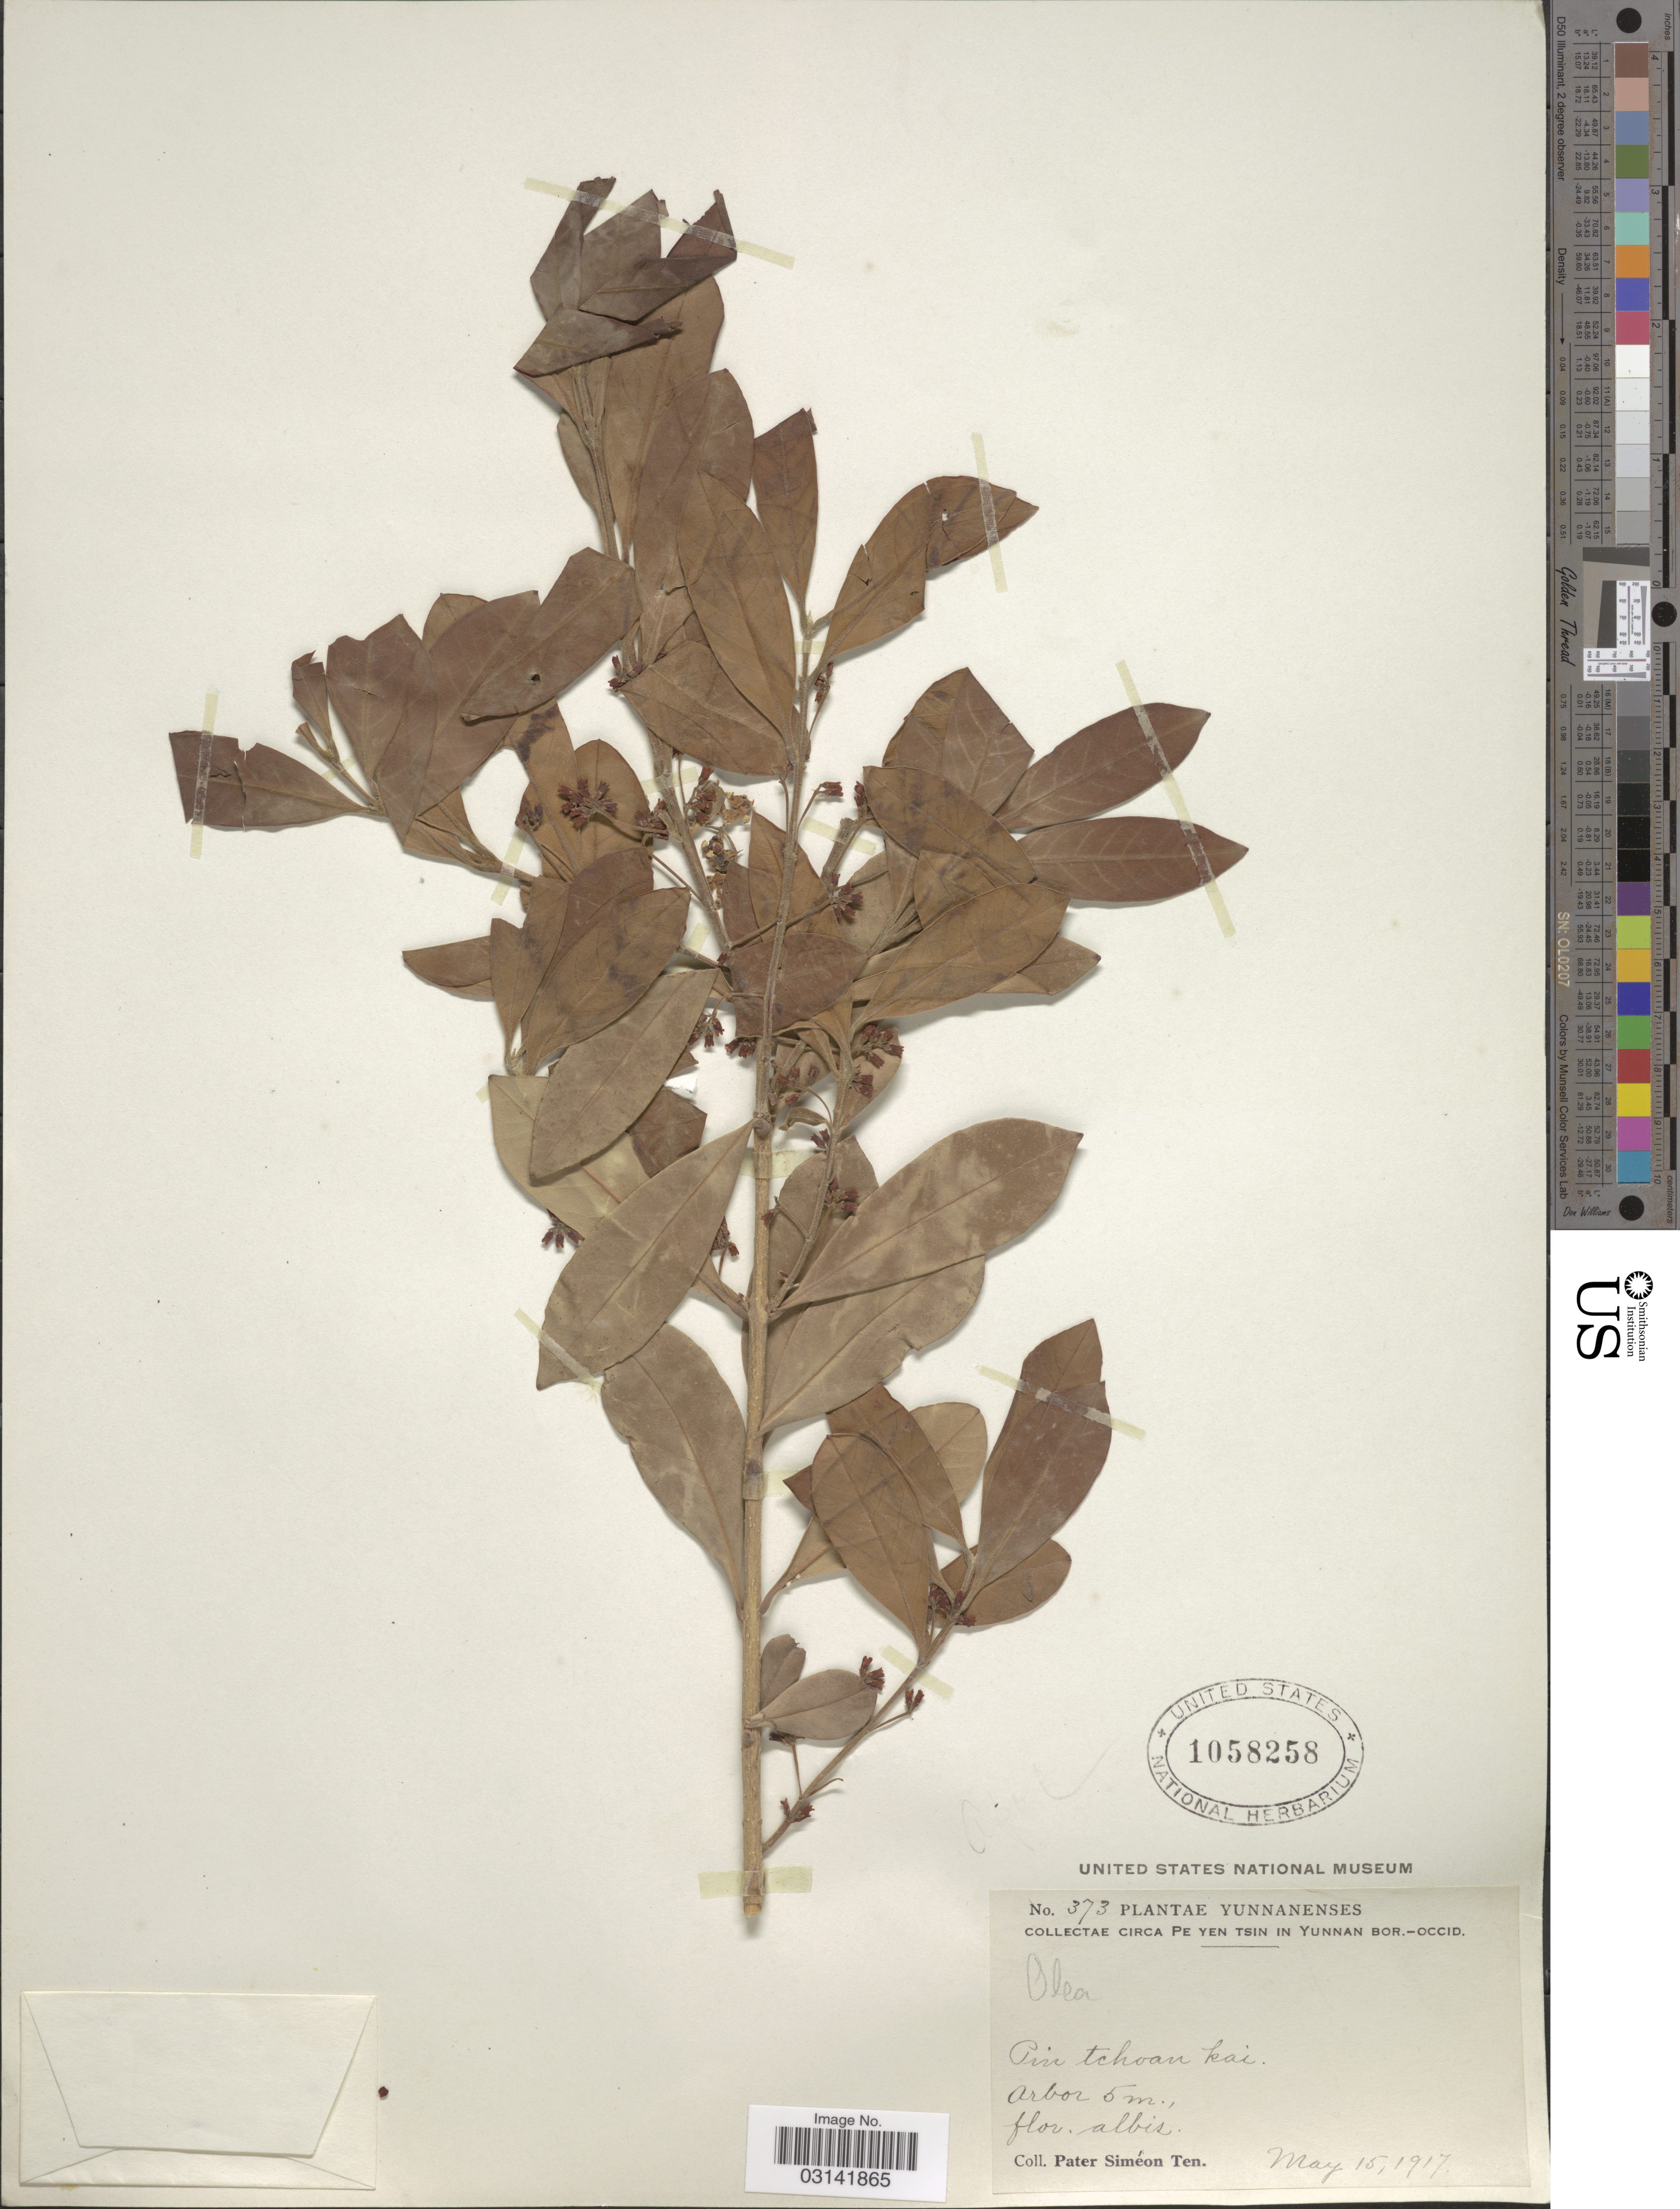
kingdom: Plantae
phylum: Tracheophyta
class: Magnoliopsida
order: Lamiales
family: Oleaceae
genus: Olea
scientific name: Olea sp.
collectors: P. S. Ten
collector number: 373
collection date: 1917-05-15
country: China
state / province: Yunnan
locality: Circa Pe Yen Tsin in Yunnan Bor.-Occid., Pin tchoan kai.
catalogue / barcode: US 1058258